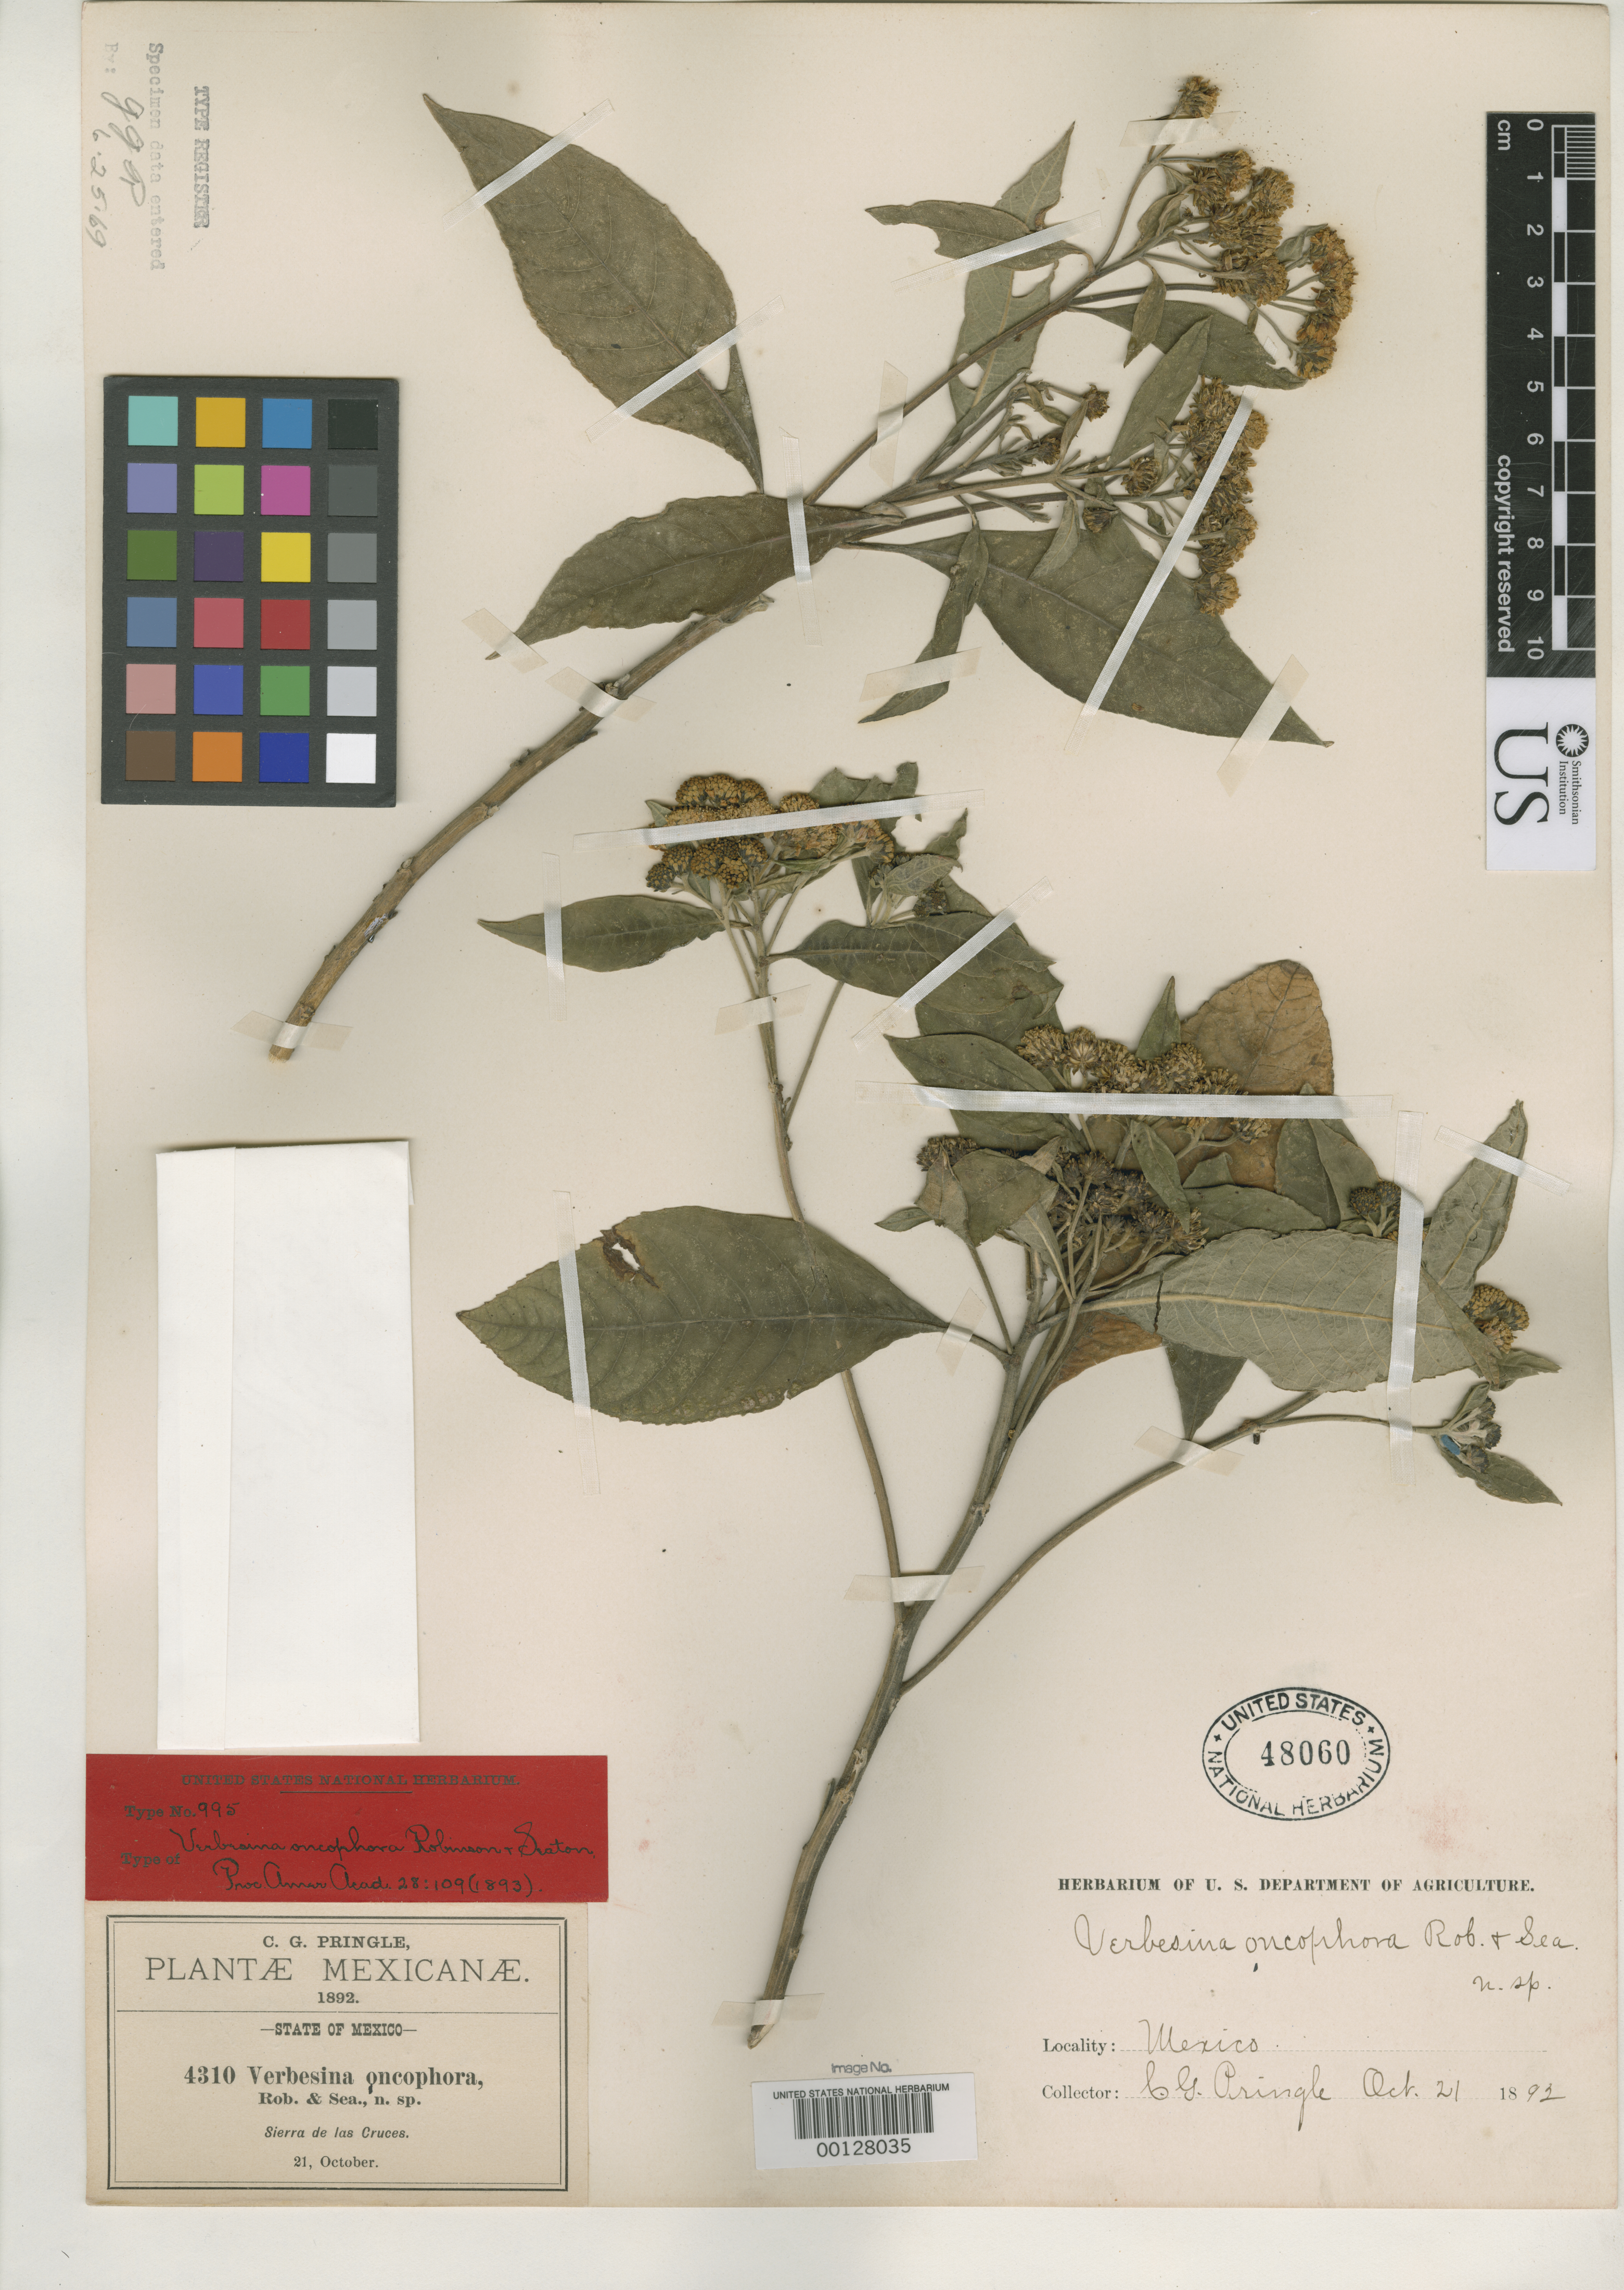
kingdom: Plantae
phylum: Tracheophyta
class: Magnoliopsida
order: Asterales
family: Asteraceae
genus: Verbesina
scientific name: Verbesina oncophora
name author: B.L. Rob. & Seaton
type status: Syntype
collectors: C. G. Pringle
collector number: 4310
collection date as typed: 21 Oct 1892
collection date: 1892-10-21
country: Mexico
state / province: México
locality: Sierra de Las Cruces.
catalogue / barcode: US 48060